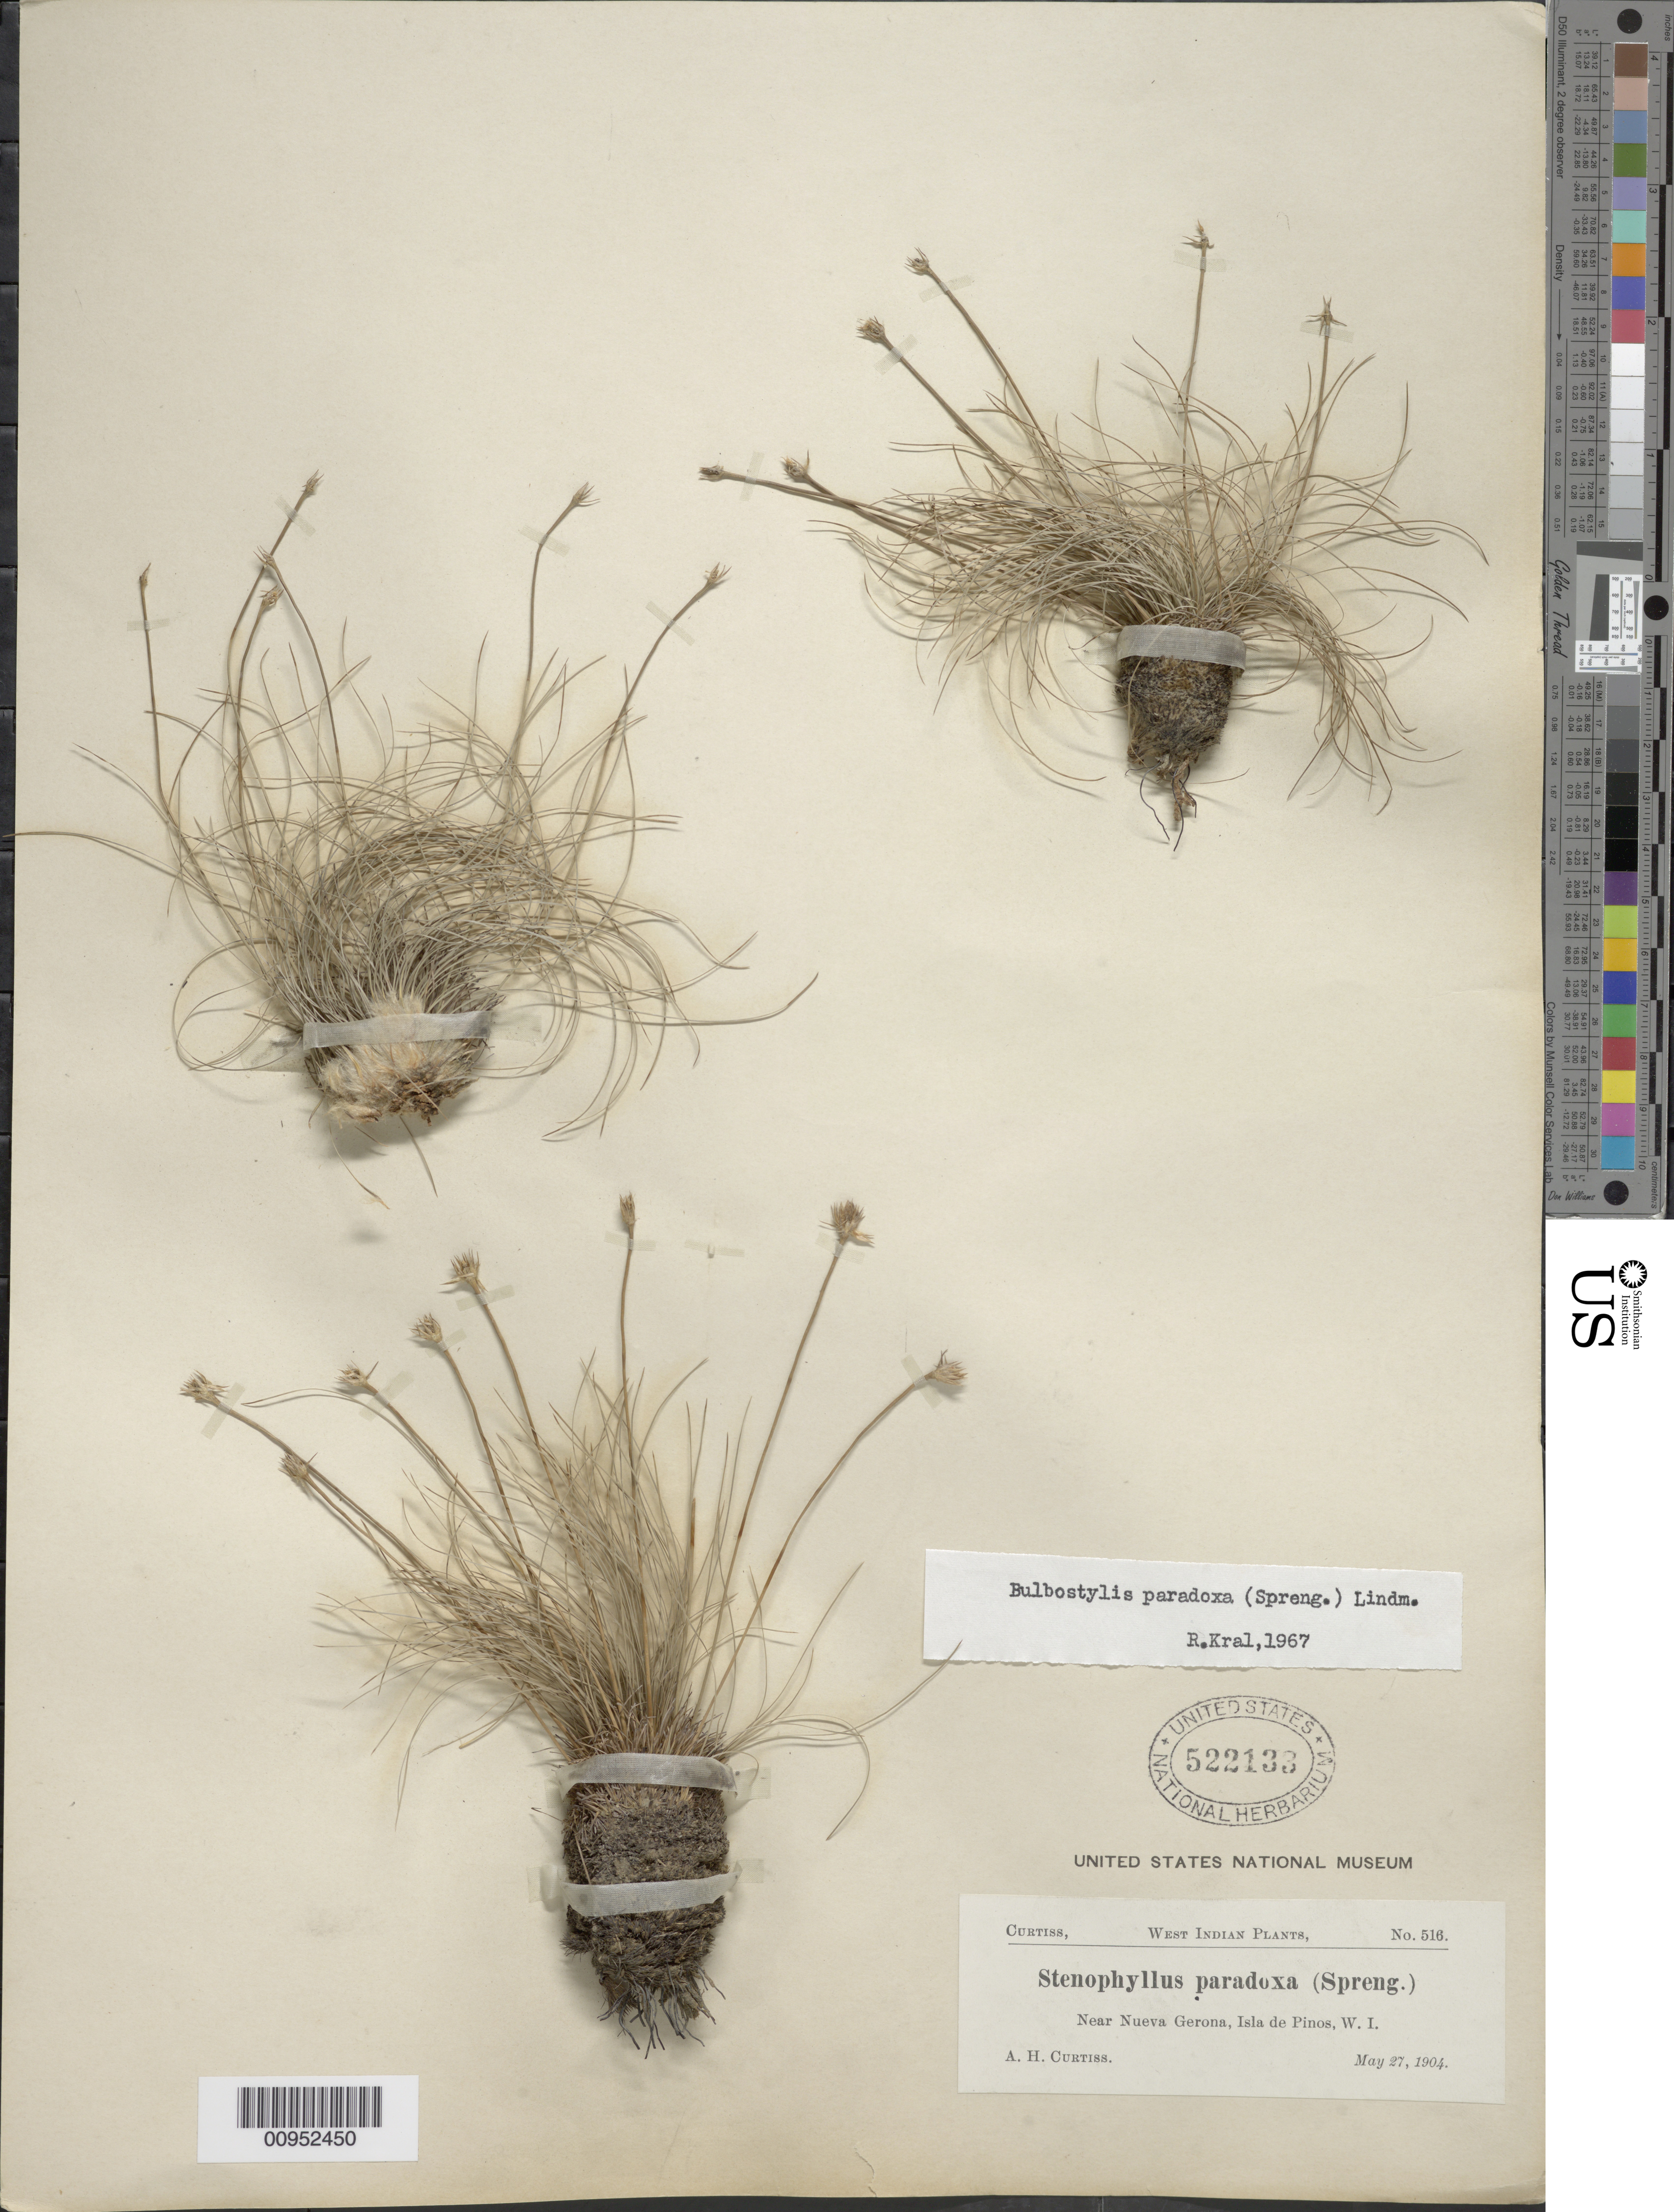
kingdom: Plantae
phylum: Tracheophyta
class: Liliopsida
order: Poales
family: Cyperaceae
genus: Bulbostylis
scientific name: Bulbostylis paradoxa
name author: (Spreng.) Lindm.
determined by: Kral, Robert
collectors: A. H. Curtiss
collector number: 516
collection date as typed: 27 May 1904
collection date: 1904-05-27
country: Cuba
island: Isla de la Juventud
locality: Isle of Pines, Near Nueva Gerona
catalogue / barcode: US 522133